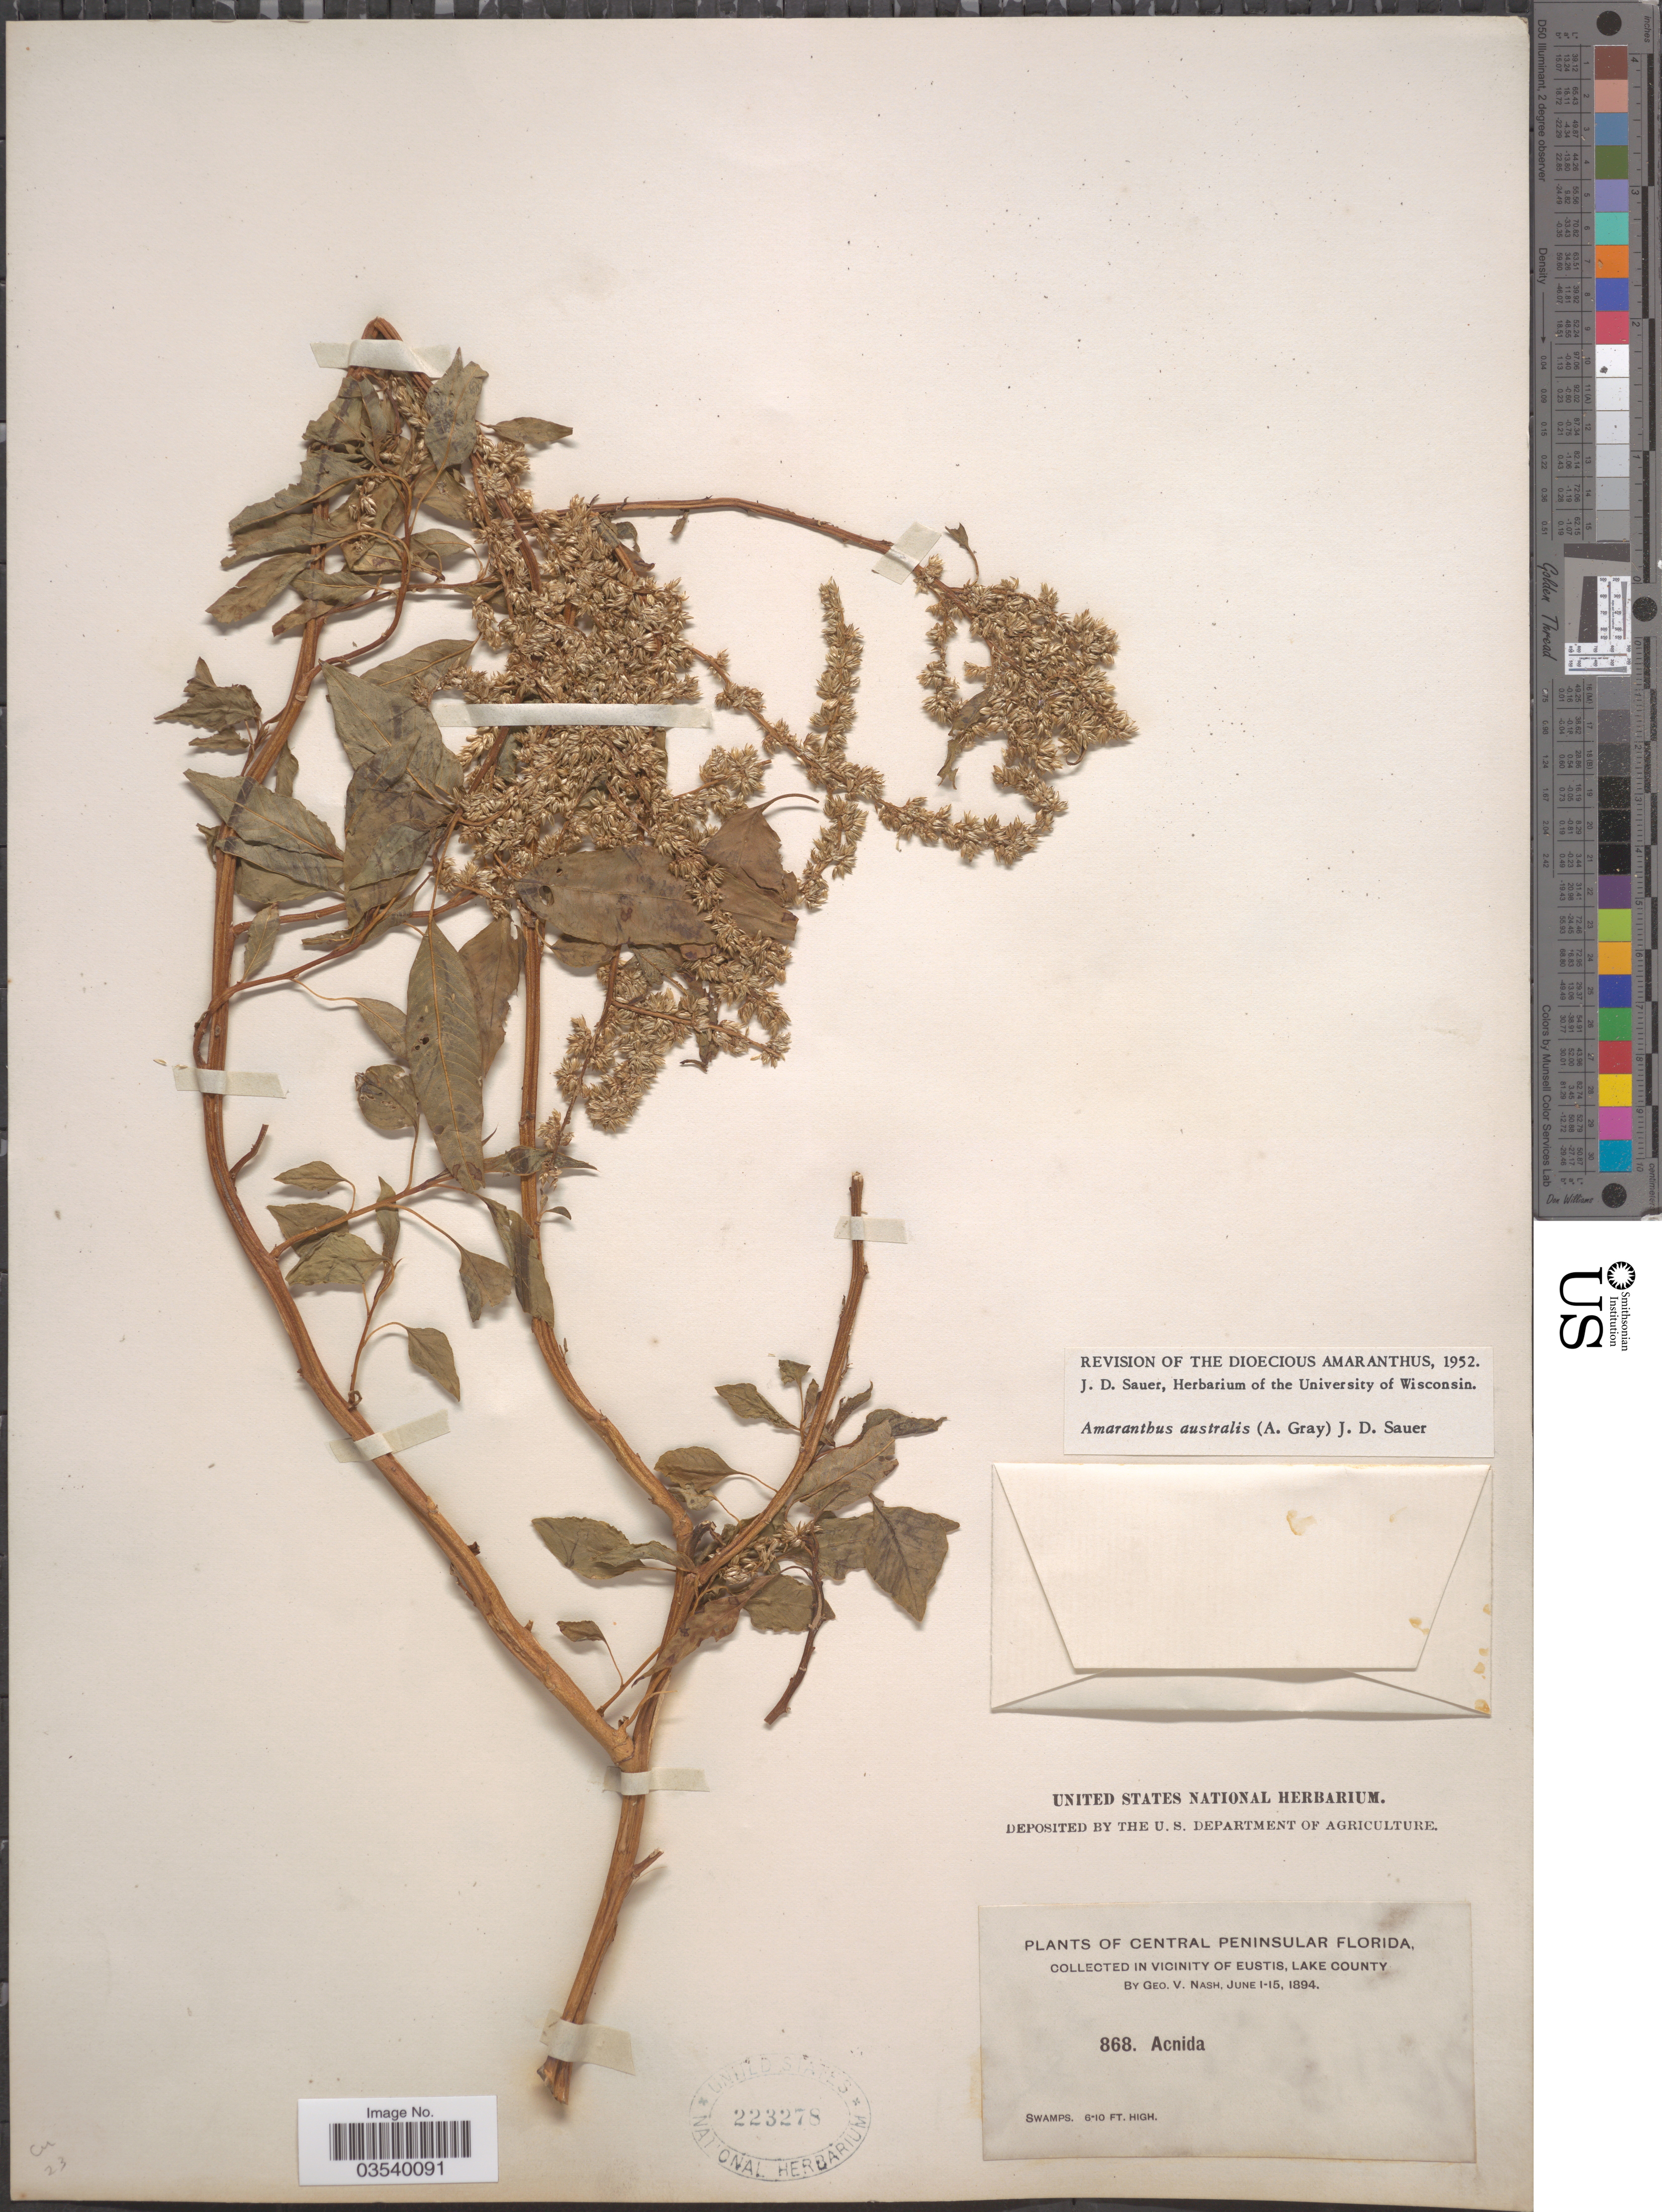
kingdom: Plantae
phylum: Tracheophyta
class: Magnoliopsida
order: Caryophyllales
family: Amaranthaceae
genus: Amaranthus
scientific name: Amaranthus australis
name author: (A. Gray) J.D. Sauer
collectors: G. V. Nash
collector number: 868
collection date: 1894-06-01/1894-06-15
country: United States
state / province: Florida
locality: Central Peninsular Florida. In vicinity of Eustis, Lake County.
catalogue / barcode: US 223278